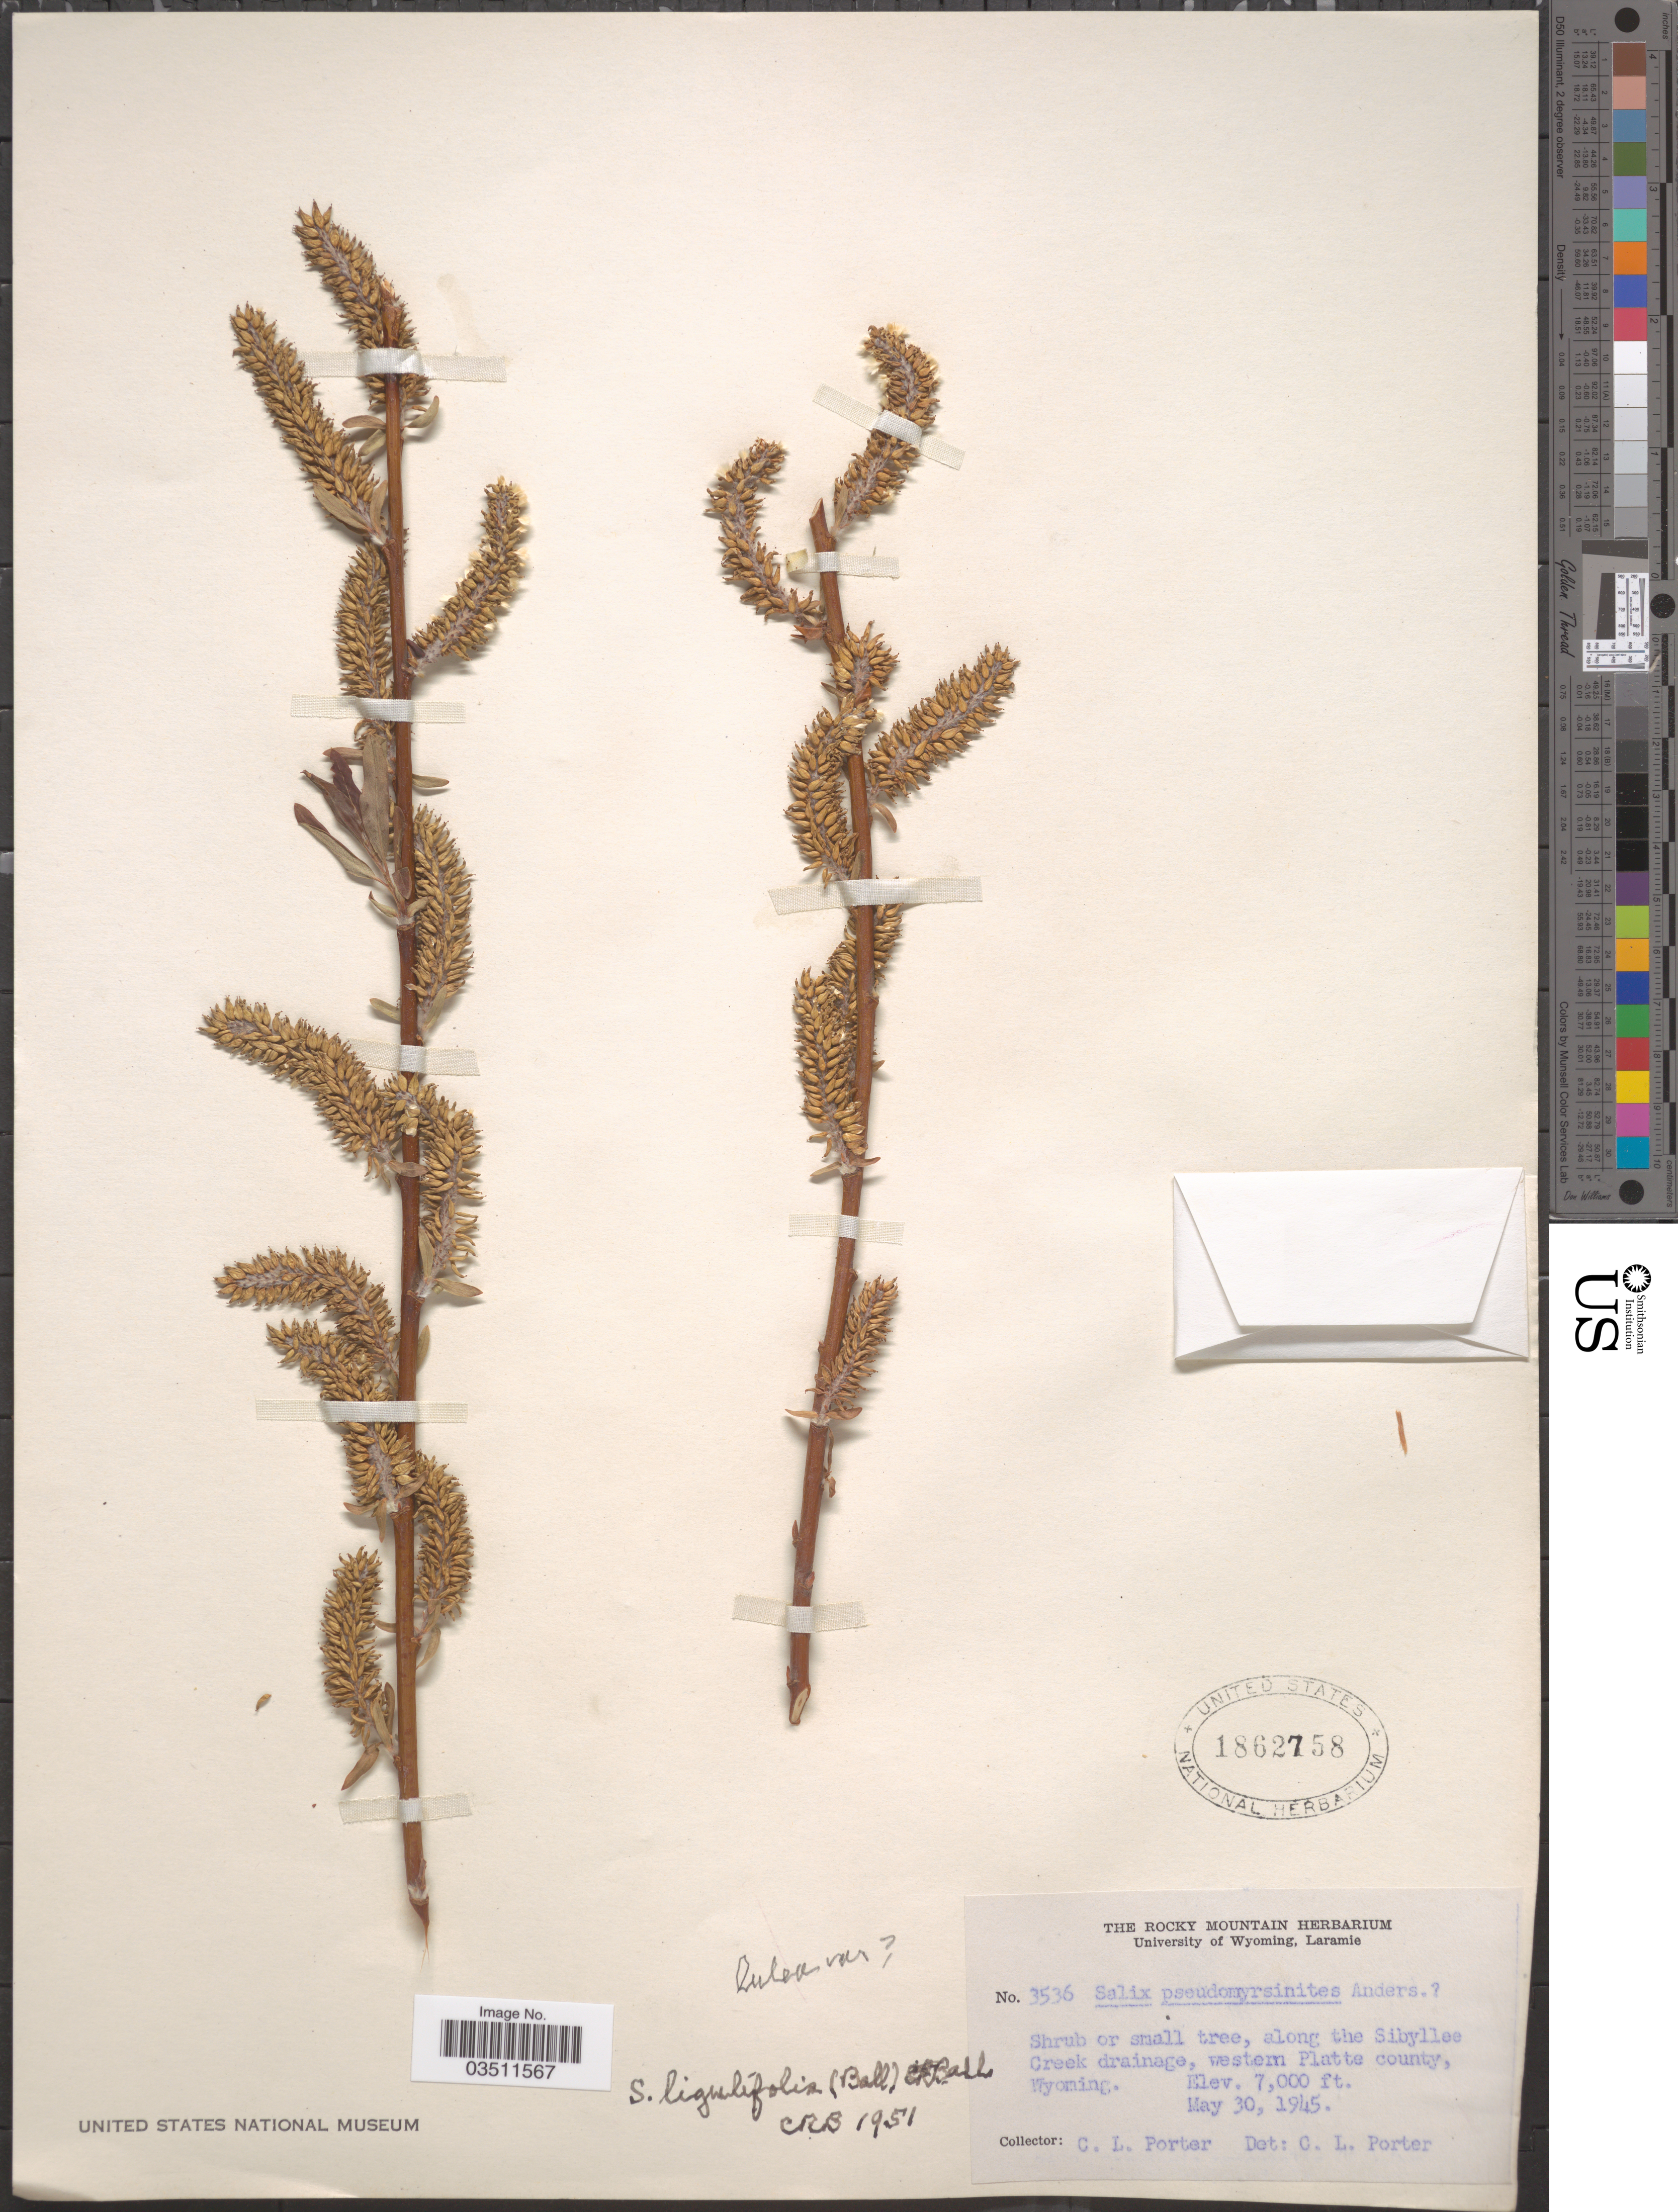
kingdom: Plantae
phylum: Tracheophyta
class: Magnoliopsida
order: Malpighiales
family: Salicaceae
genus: Salix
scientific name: Salix ligulifolia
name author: (C.R. Ball) C.R. Ball ex C.K. Schneid.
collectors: C. L. Porter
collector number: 3536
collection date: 1945-05-30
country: United States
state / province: Wyoming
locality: Along the Sibyllee Creek drainage, western Platte county.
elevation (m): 2134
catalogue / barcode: US 1862758